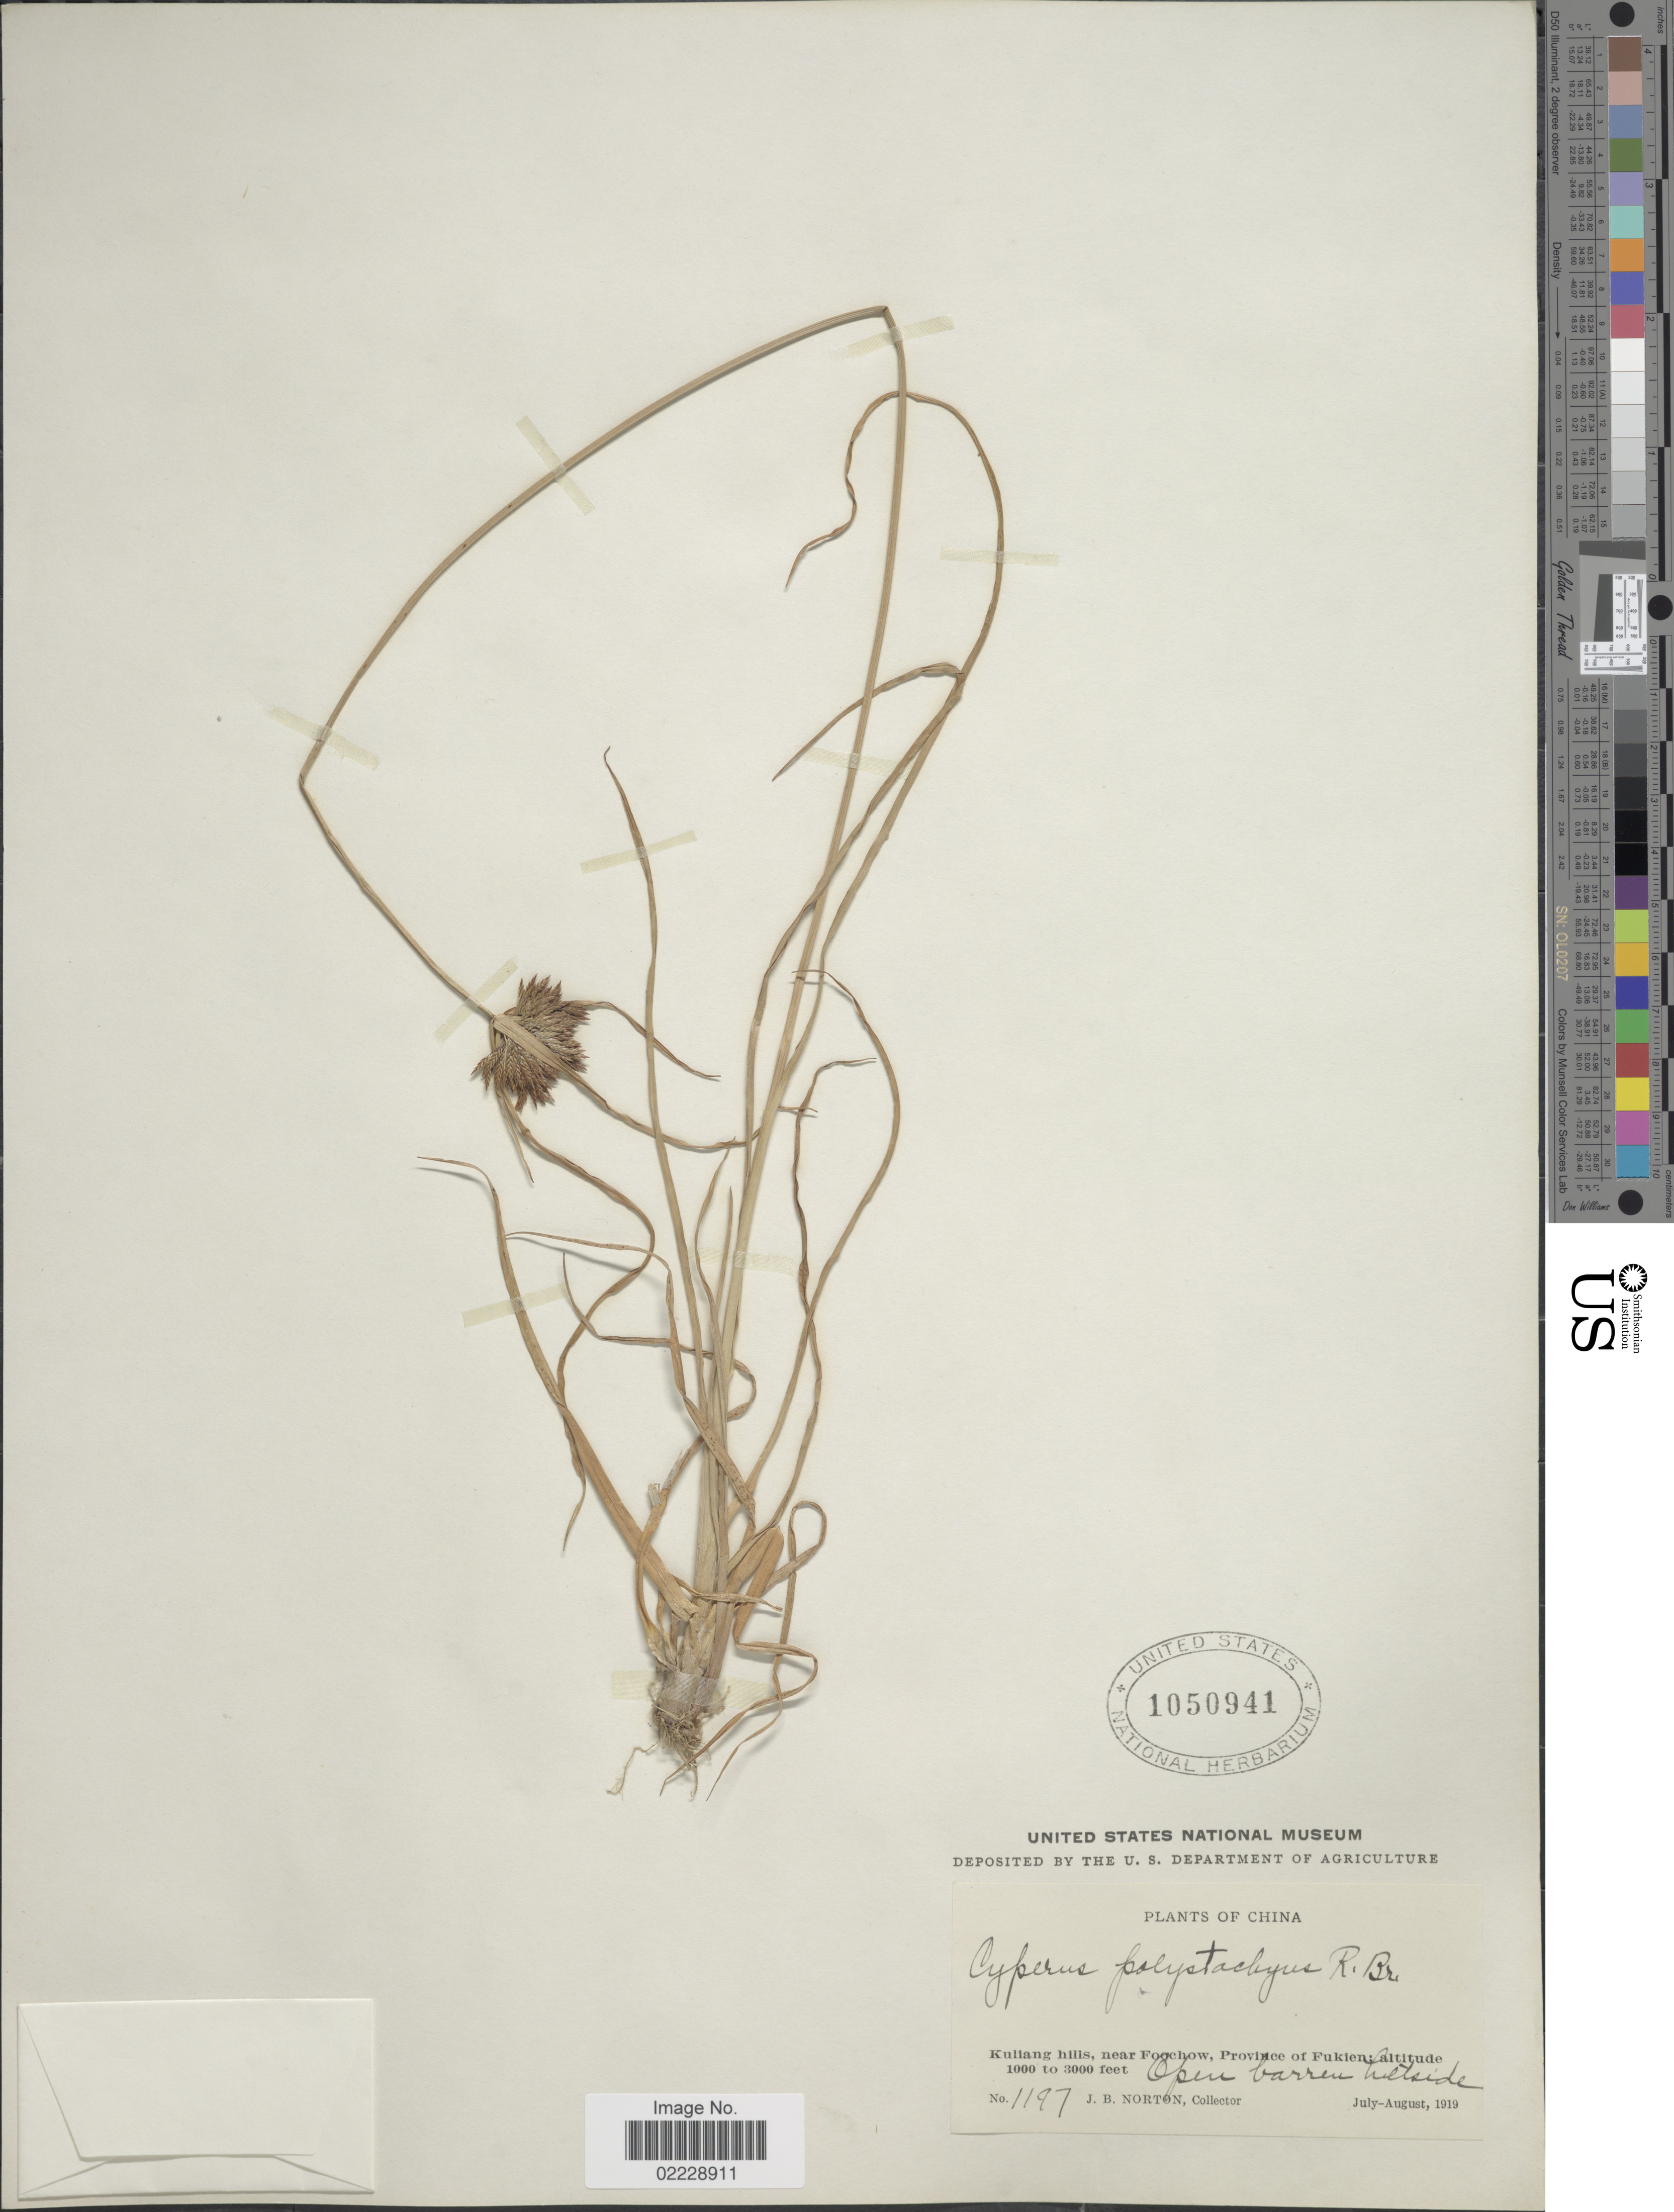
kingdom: Plantae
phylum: Tracheophyta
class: Liliopsida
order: Poales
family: Cyperaceae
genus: Cyperus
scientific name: Cyperus polystachyos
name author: Rottb.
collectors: J. B. Norton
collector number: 1197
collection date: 1919-07/1919-08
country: China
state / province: Fujian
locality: Kuliang hills, near Foochow, Province of Fukien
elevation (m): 305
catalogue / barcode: US 1050941